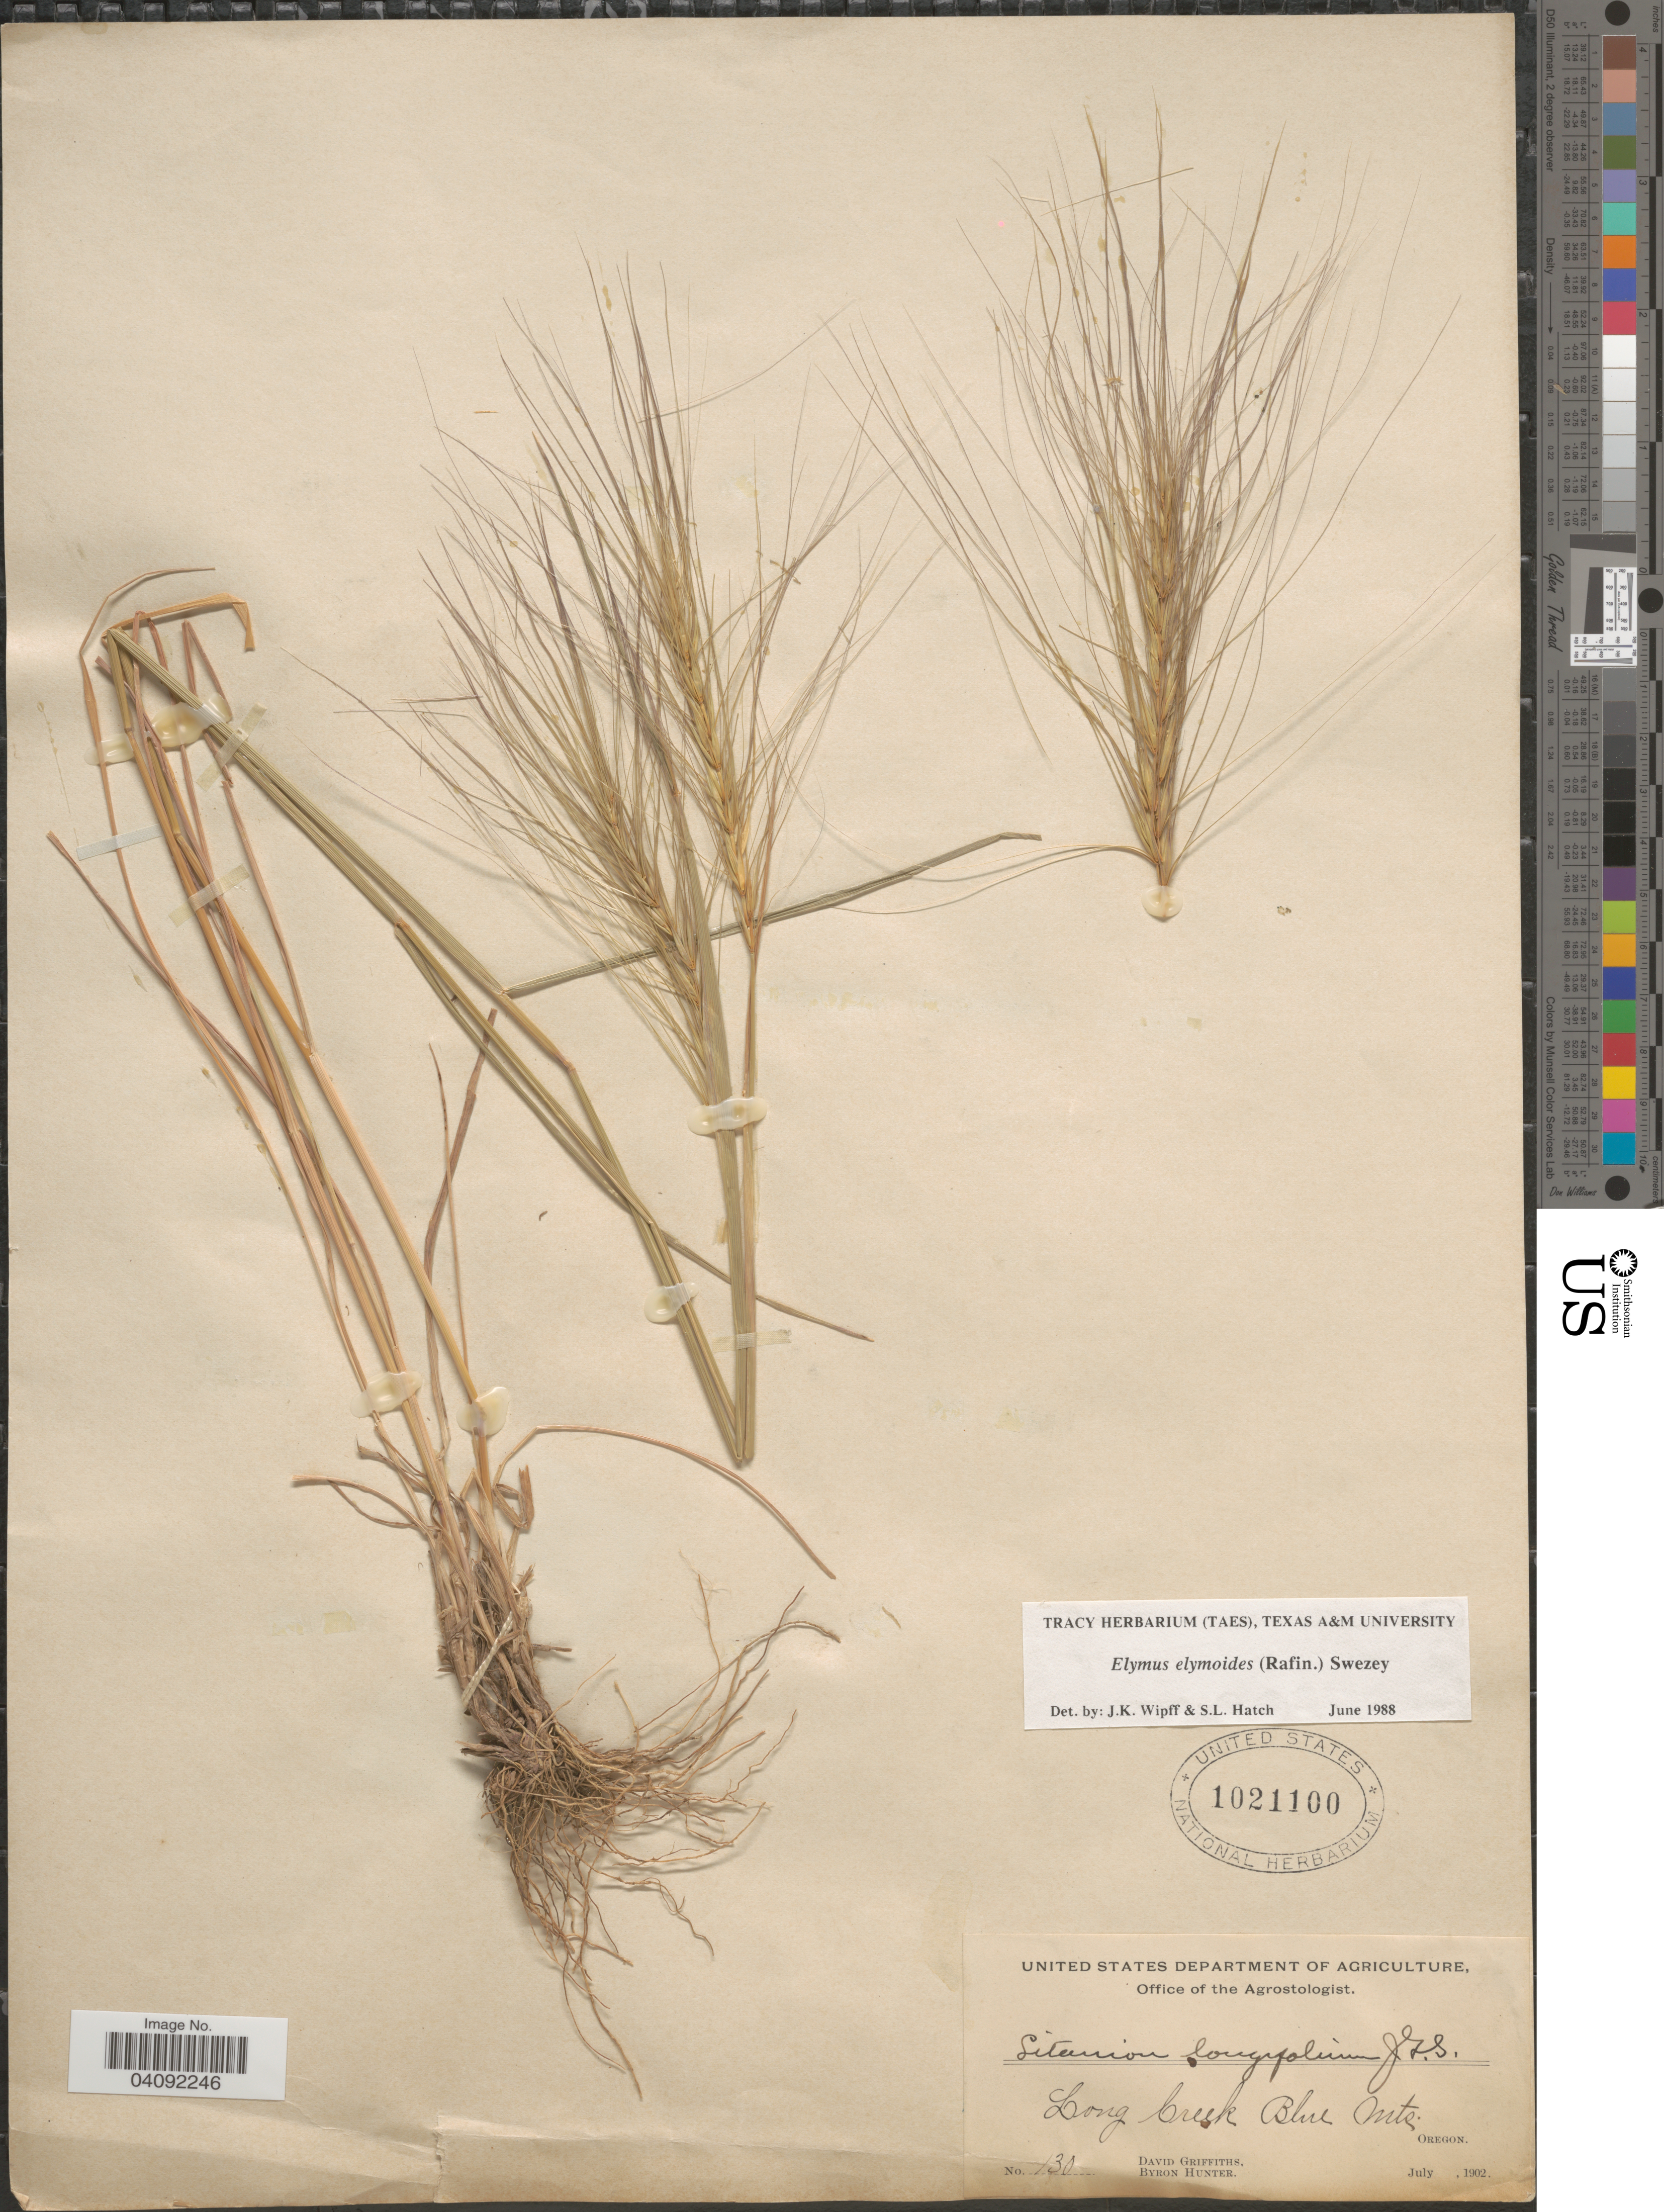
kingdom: Plantae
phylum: Tracheophyta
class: Liliopsida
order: Poales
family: Poaceae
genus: Elymus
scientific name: Elymus elymoides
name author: (Raf.) Swezey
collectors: D. Griffiths & B. Hunter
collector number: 130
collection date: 1902-07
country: United States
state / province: Oregon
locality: Long Creek Blue Mts.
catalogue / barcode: US 1021100